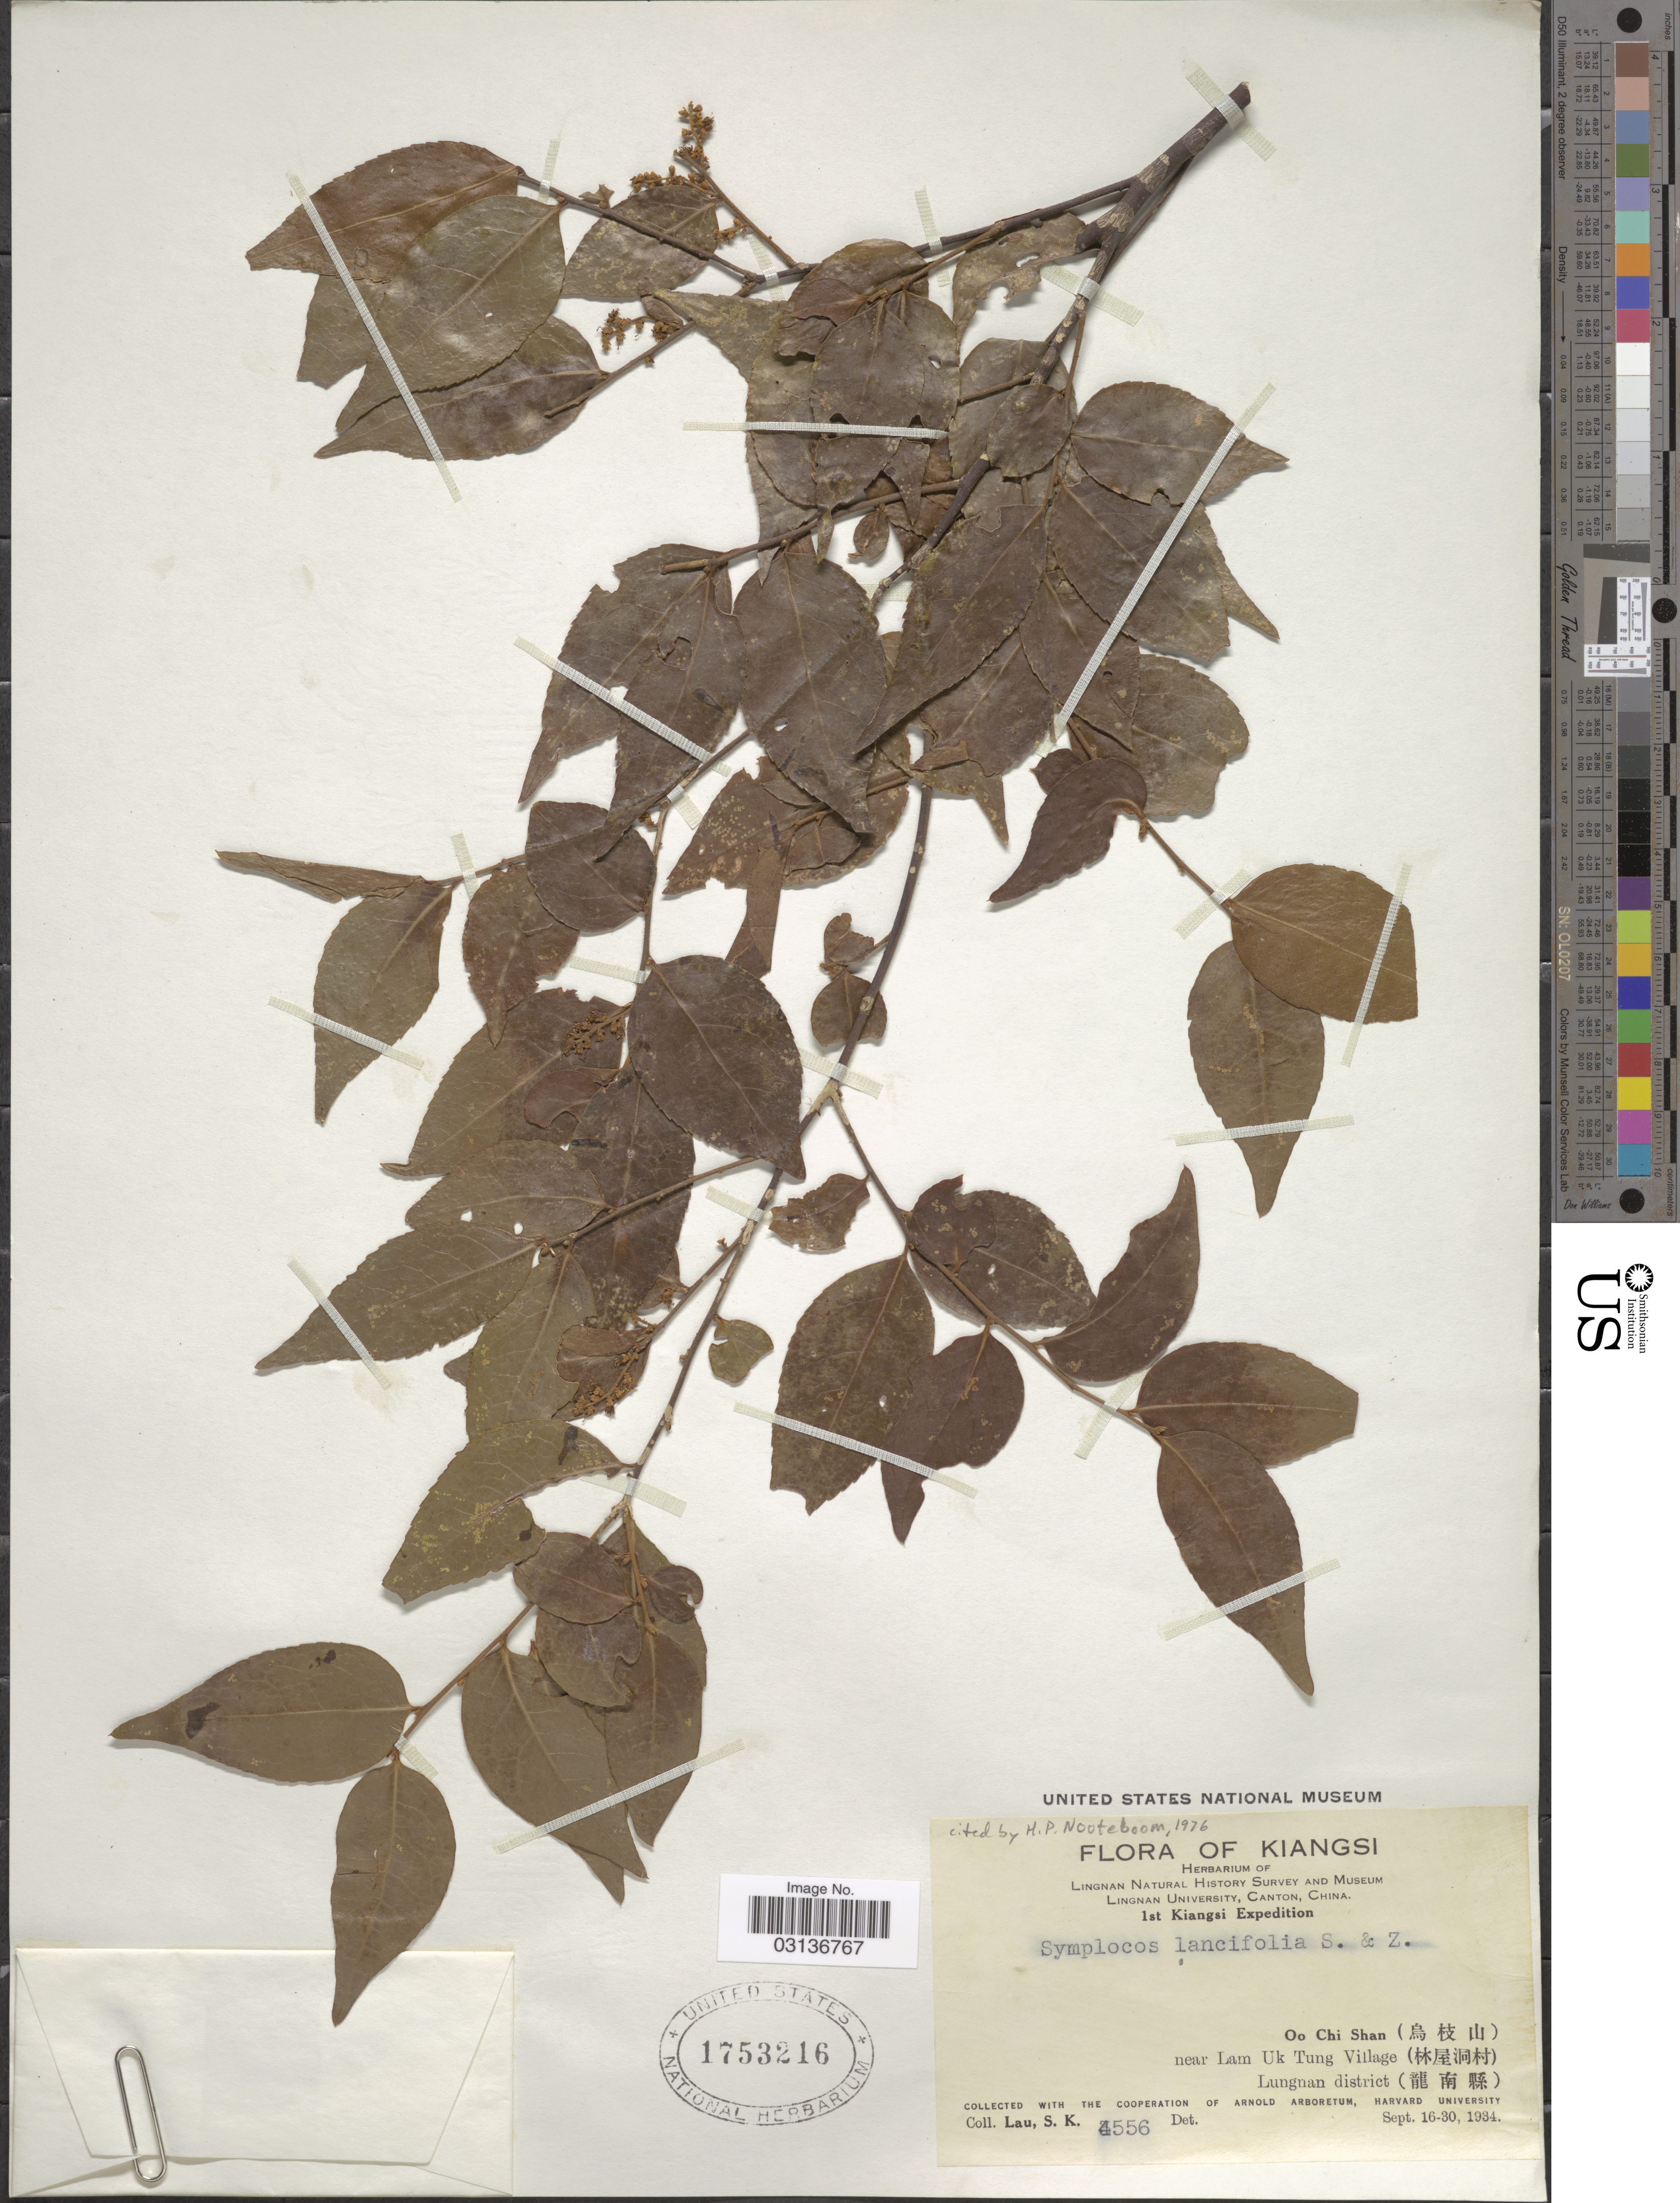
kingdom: Plantae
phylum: Tracheophyta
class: Magnoliopsida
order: Ericales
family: Symplocaceae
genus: Symplocos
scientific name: Symplocos lancifolia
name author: Siebert & Zucc.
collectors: S. K. Lau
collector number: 4556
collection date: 1934-09-16/1934-09-30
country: China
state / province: Jiangxi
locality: Kiangsi. Oo Chi Shan (X) near Lam Uk Tung Village (X) Lungnan district (X).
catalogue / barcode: US 1753216